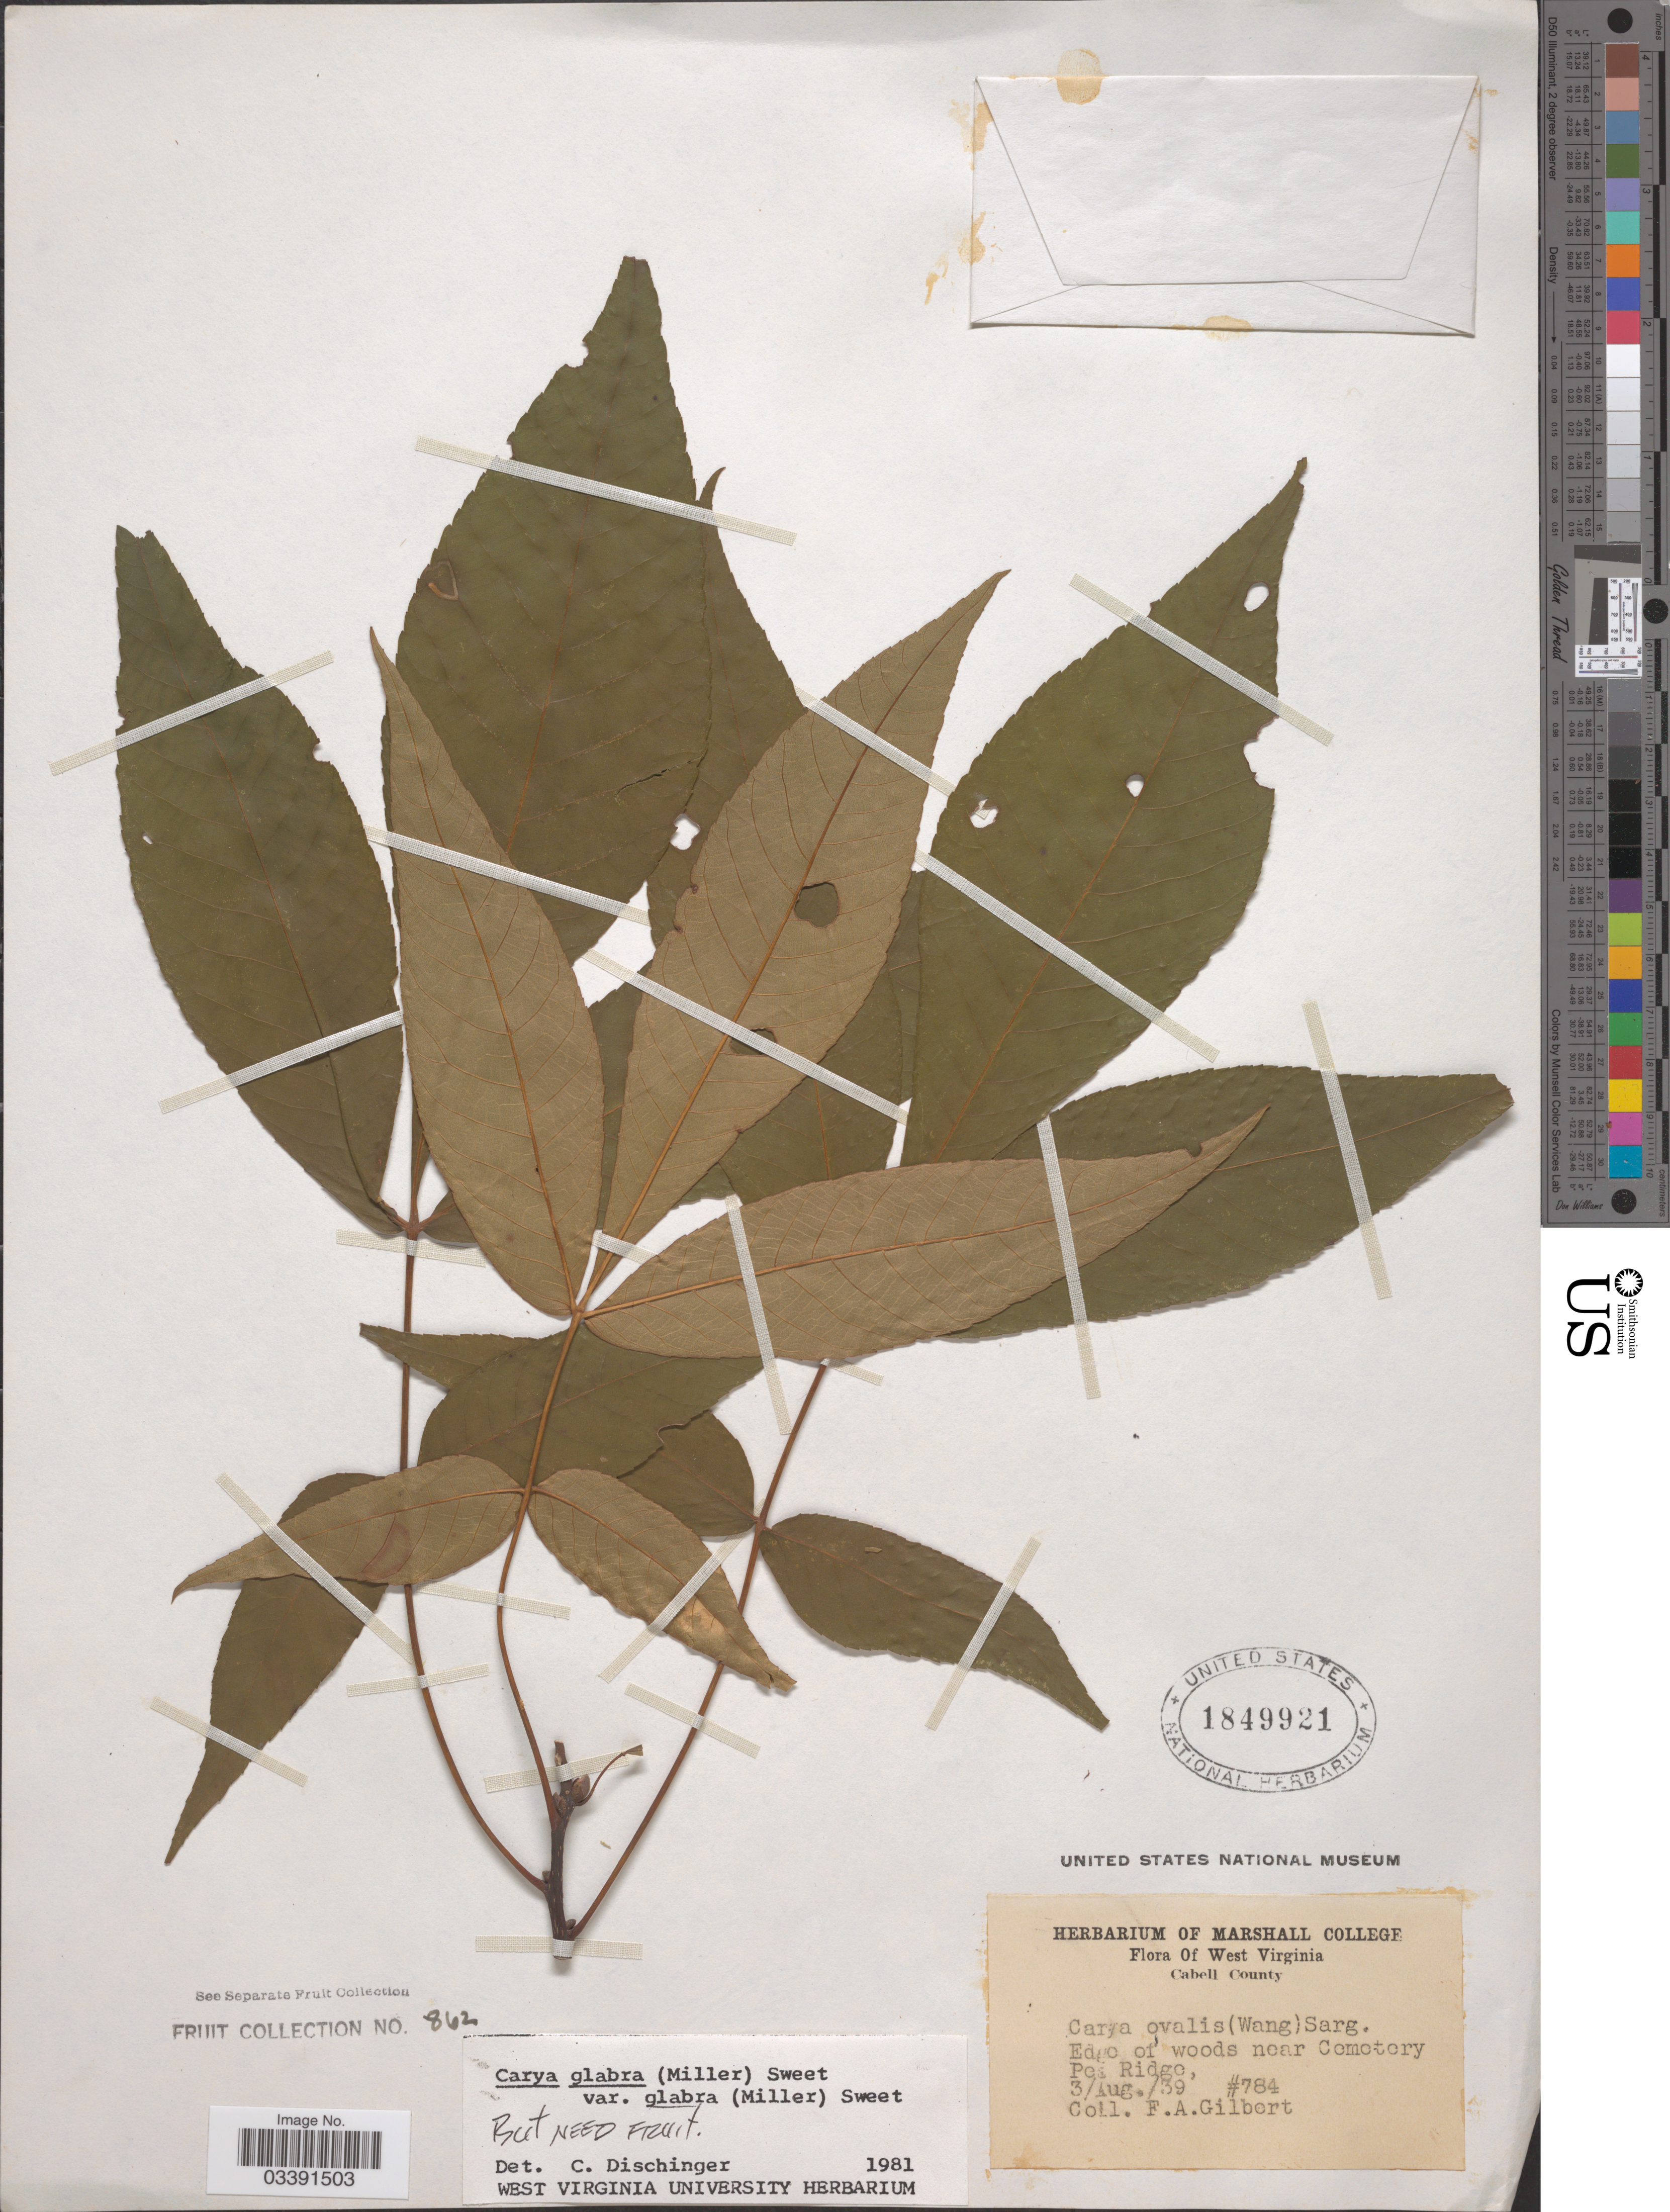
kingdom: Plantae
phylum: Tracheophyta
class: Magnoliopsida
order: Fagales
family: Juglandaceae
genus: Carya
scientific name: Carya glabra var. glabra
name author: (Mill.) Sweet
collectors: F. A. Gilbert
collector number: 784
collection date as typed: Transcribed d/m/y: 3/8/39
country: United States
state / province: West Virginia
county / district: Cabell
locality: Cabell County. Edge of woods near Cemetery Pea Ridge.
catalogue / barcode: US 1849921